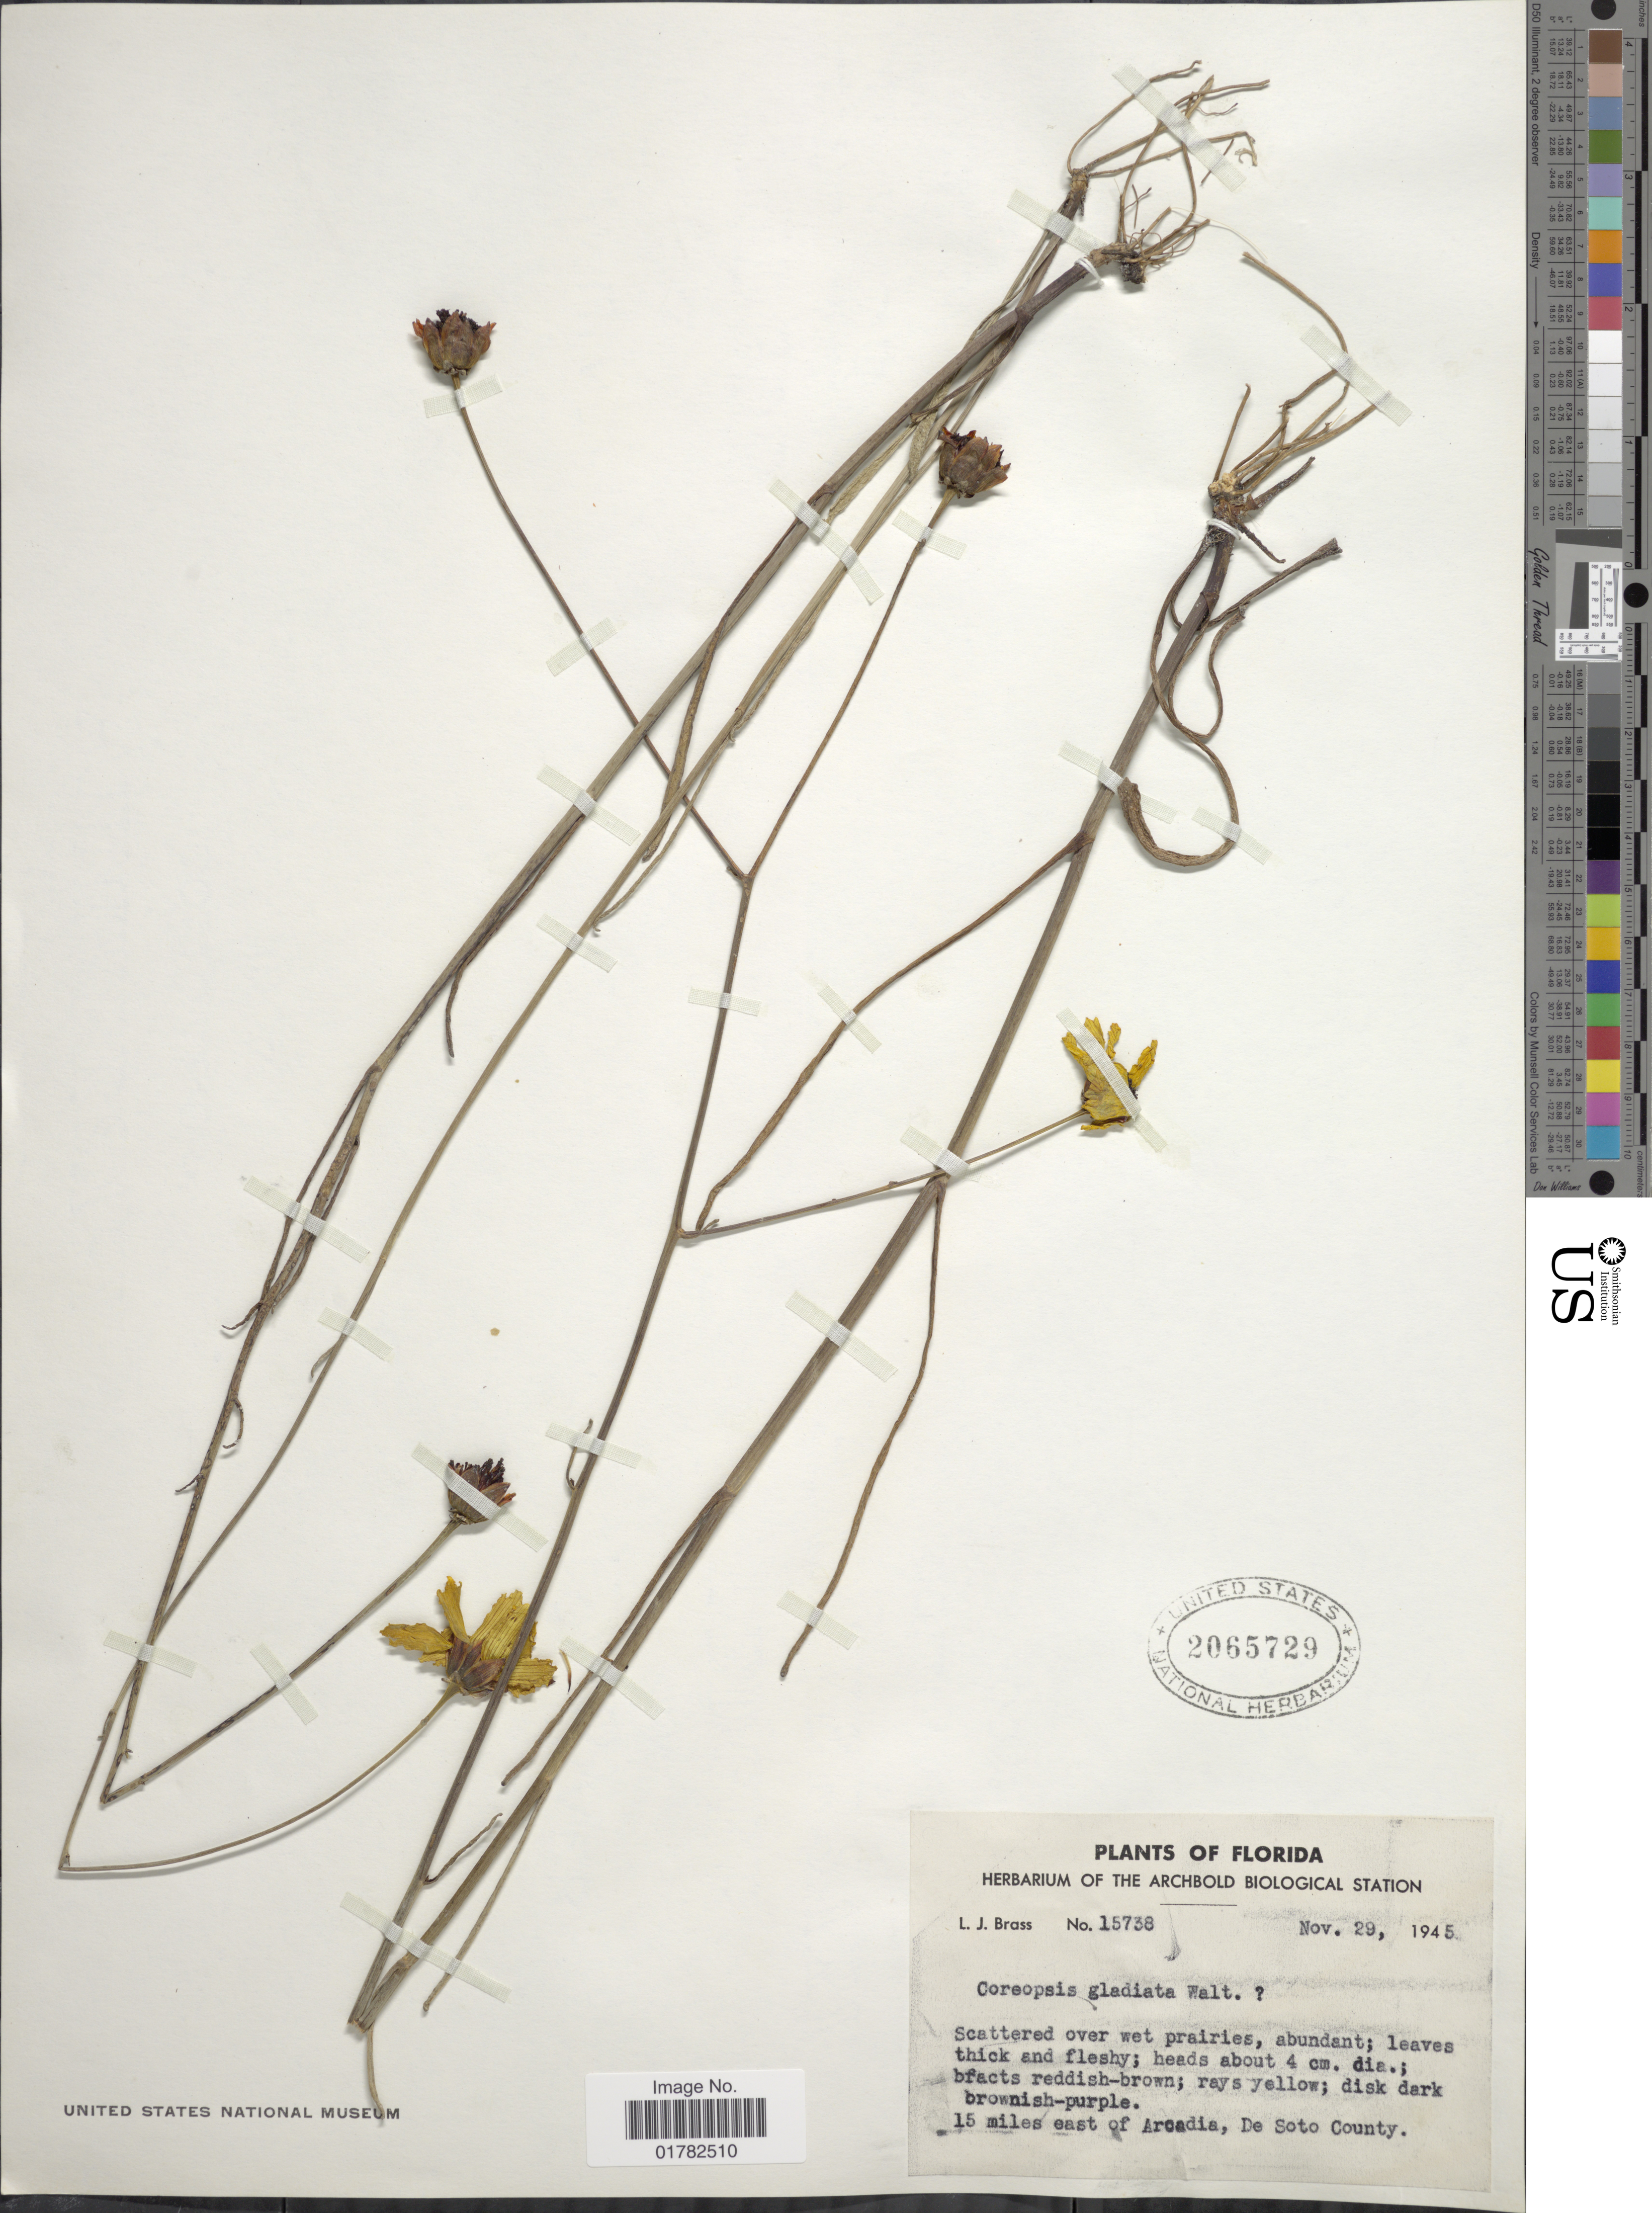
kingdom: Plantae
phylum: Tracheophyta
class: Magnoliopsida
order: Asterales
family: Asteraceae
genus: Coreopsis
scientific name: Coreopsis gladiata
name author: Walter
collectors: L. J. Brass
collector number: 15738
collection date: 1945-11-29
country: United States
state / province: Florida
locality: Scattered over wet prairies, 15 miles east of Arcadia, De Soto County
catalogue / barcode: US 2065729